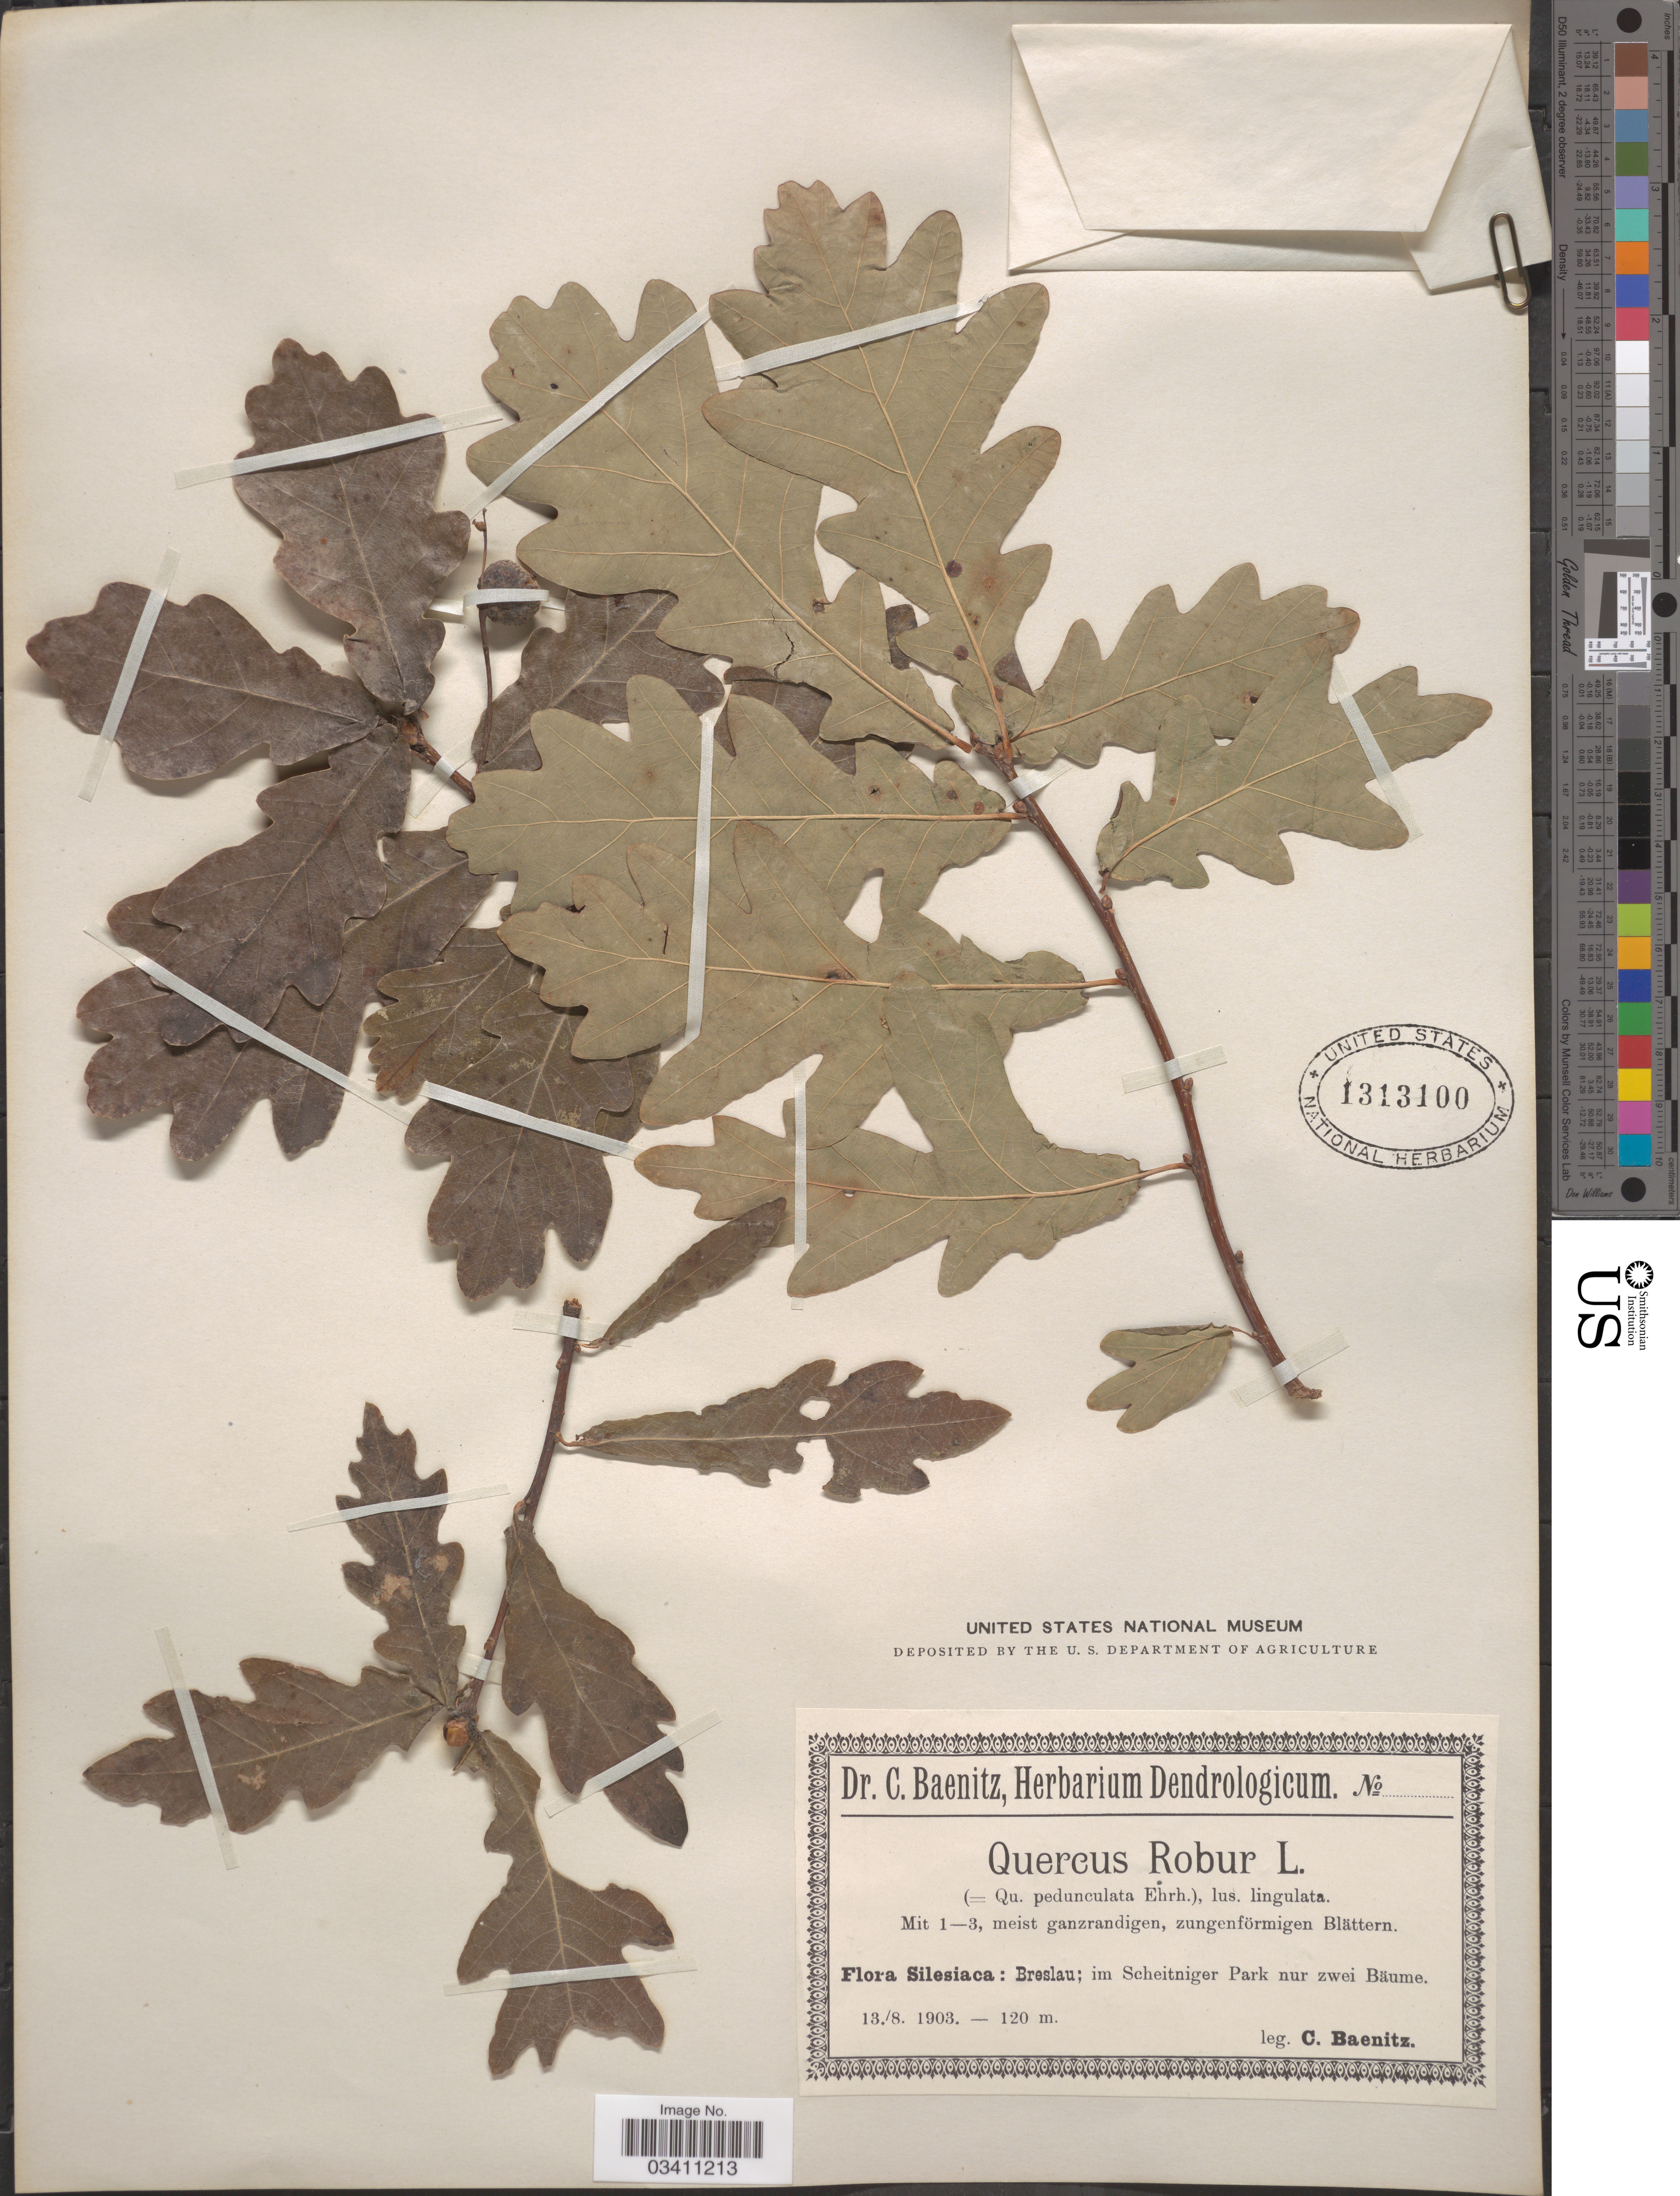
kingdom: Plantae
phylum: Tracheophyta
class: Magnoliopsida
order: Fagales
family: Fagaceae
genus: Quercus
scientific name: Quercus robur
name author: L.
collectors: C. G. Baenitz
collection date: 1903-08-13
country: Poland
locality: Silesiaca: Breslau; im Scheitniger Park nur zwei Bäume.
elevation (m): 120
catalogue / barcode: US 1313100